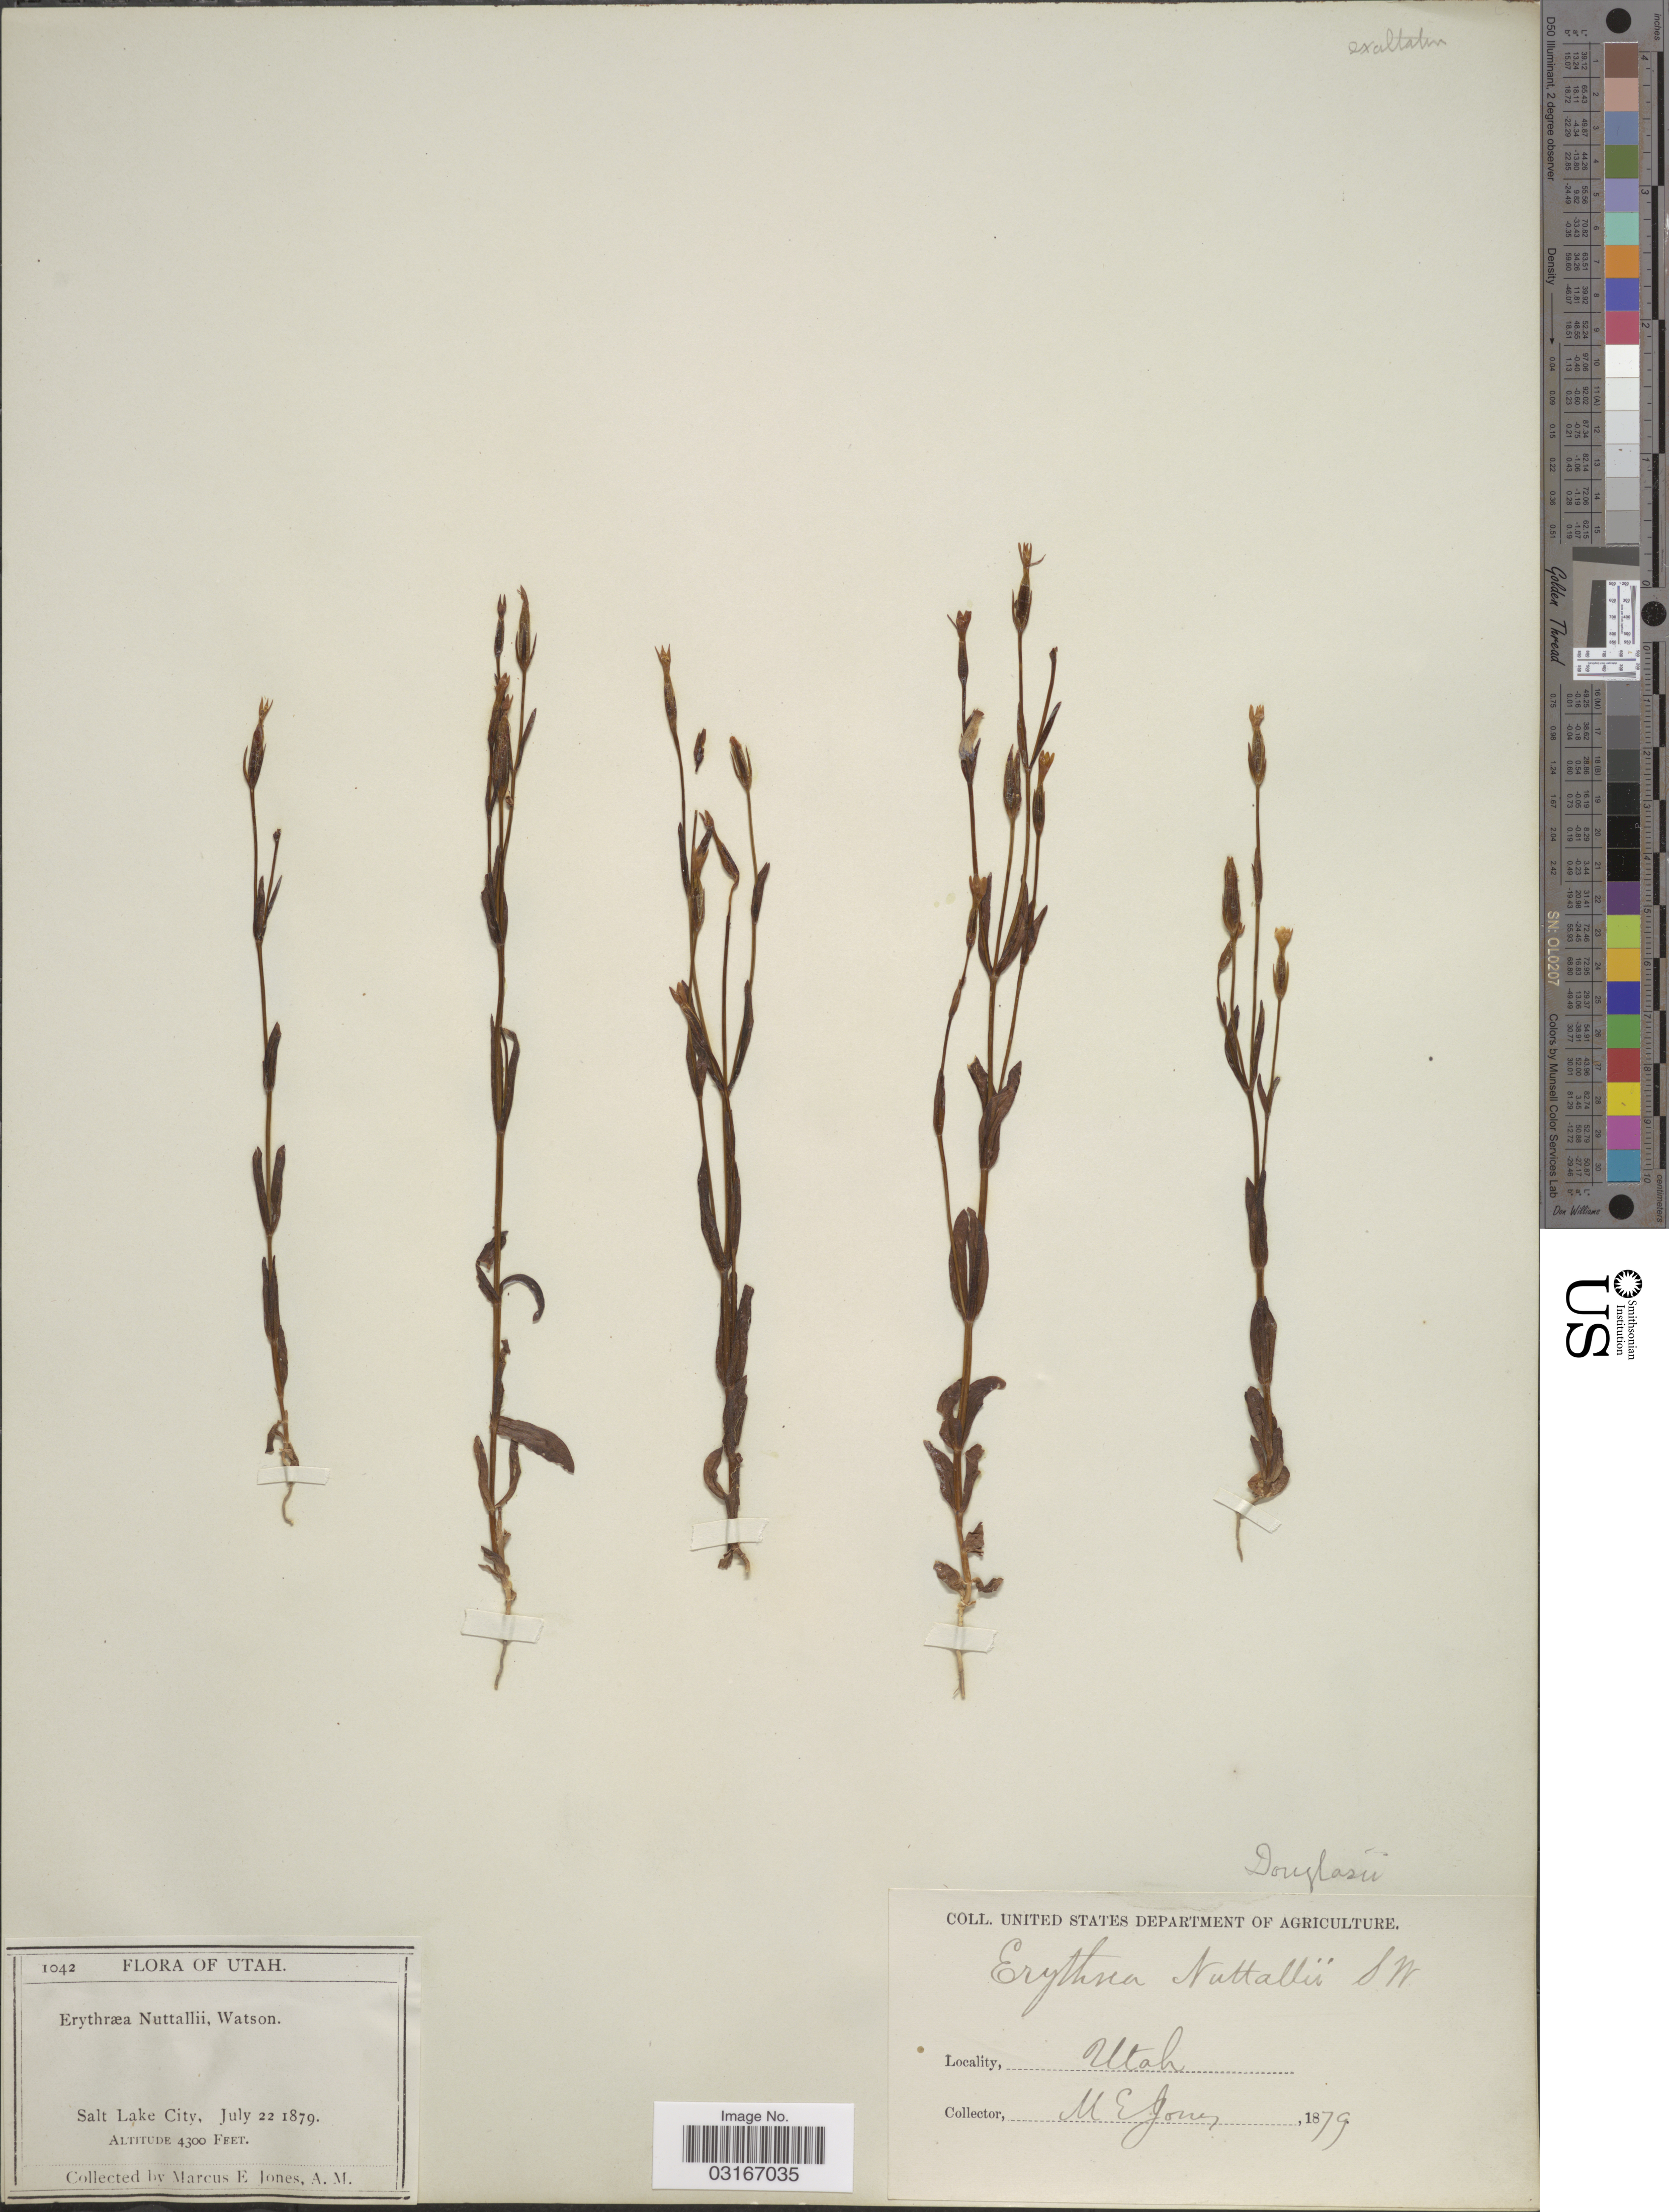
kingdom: Plantae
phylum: Tracheophyta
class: Magnoliopsida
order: Gentianales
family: Gentianaceae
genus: Centaurium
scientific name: Centaurium exaltatum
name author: (Griseb.) W. Wight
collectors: M. E. Jones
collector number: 1042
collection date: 1879-07-22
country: United States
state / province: Utah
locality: Salt Lake City.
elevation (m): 1311